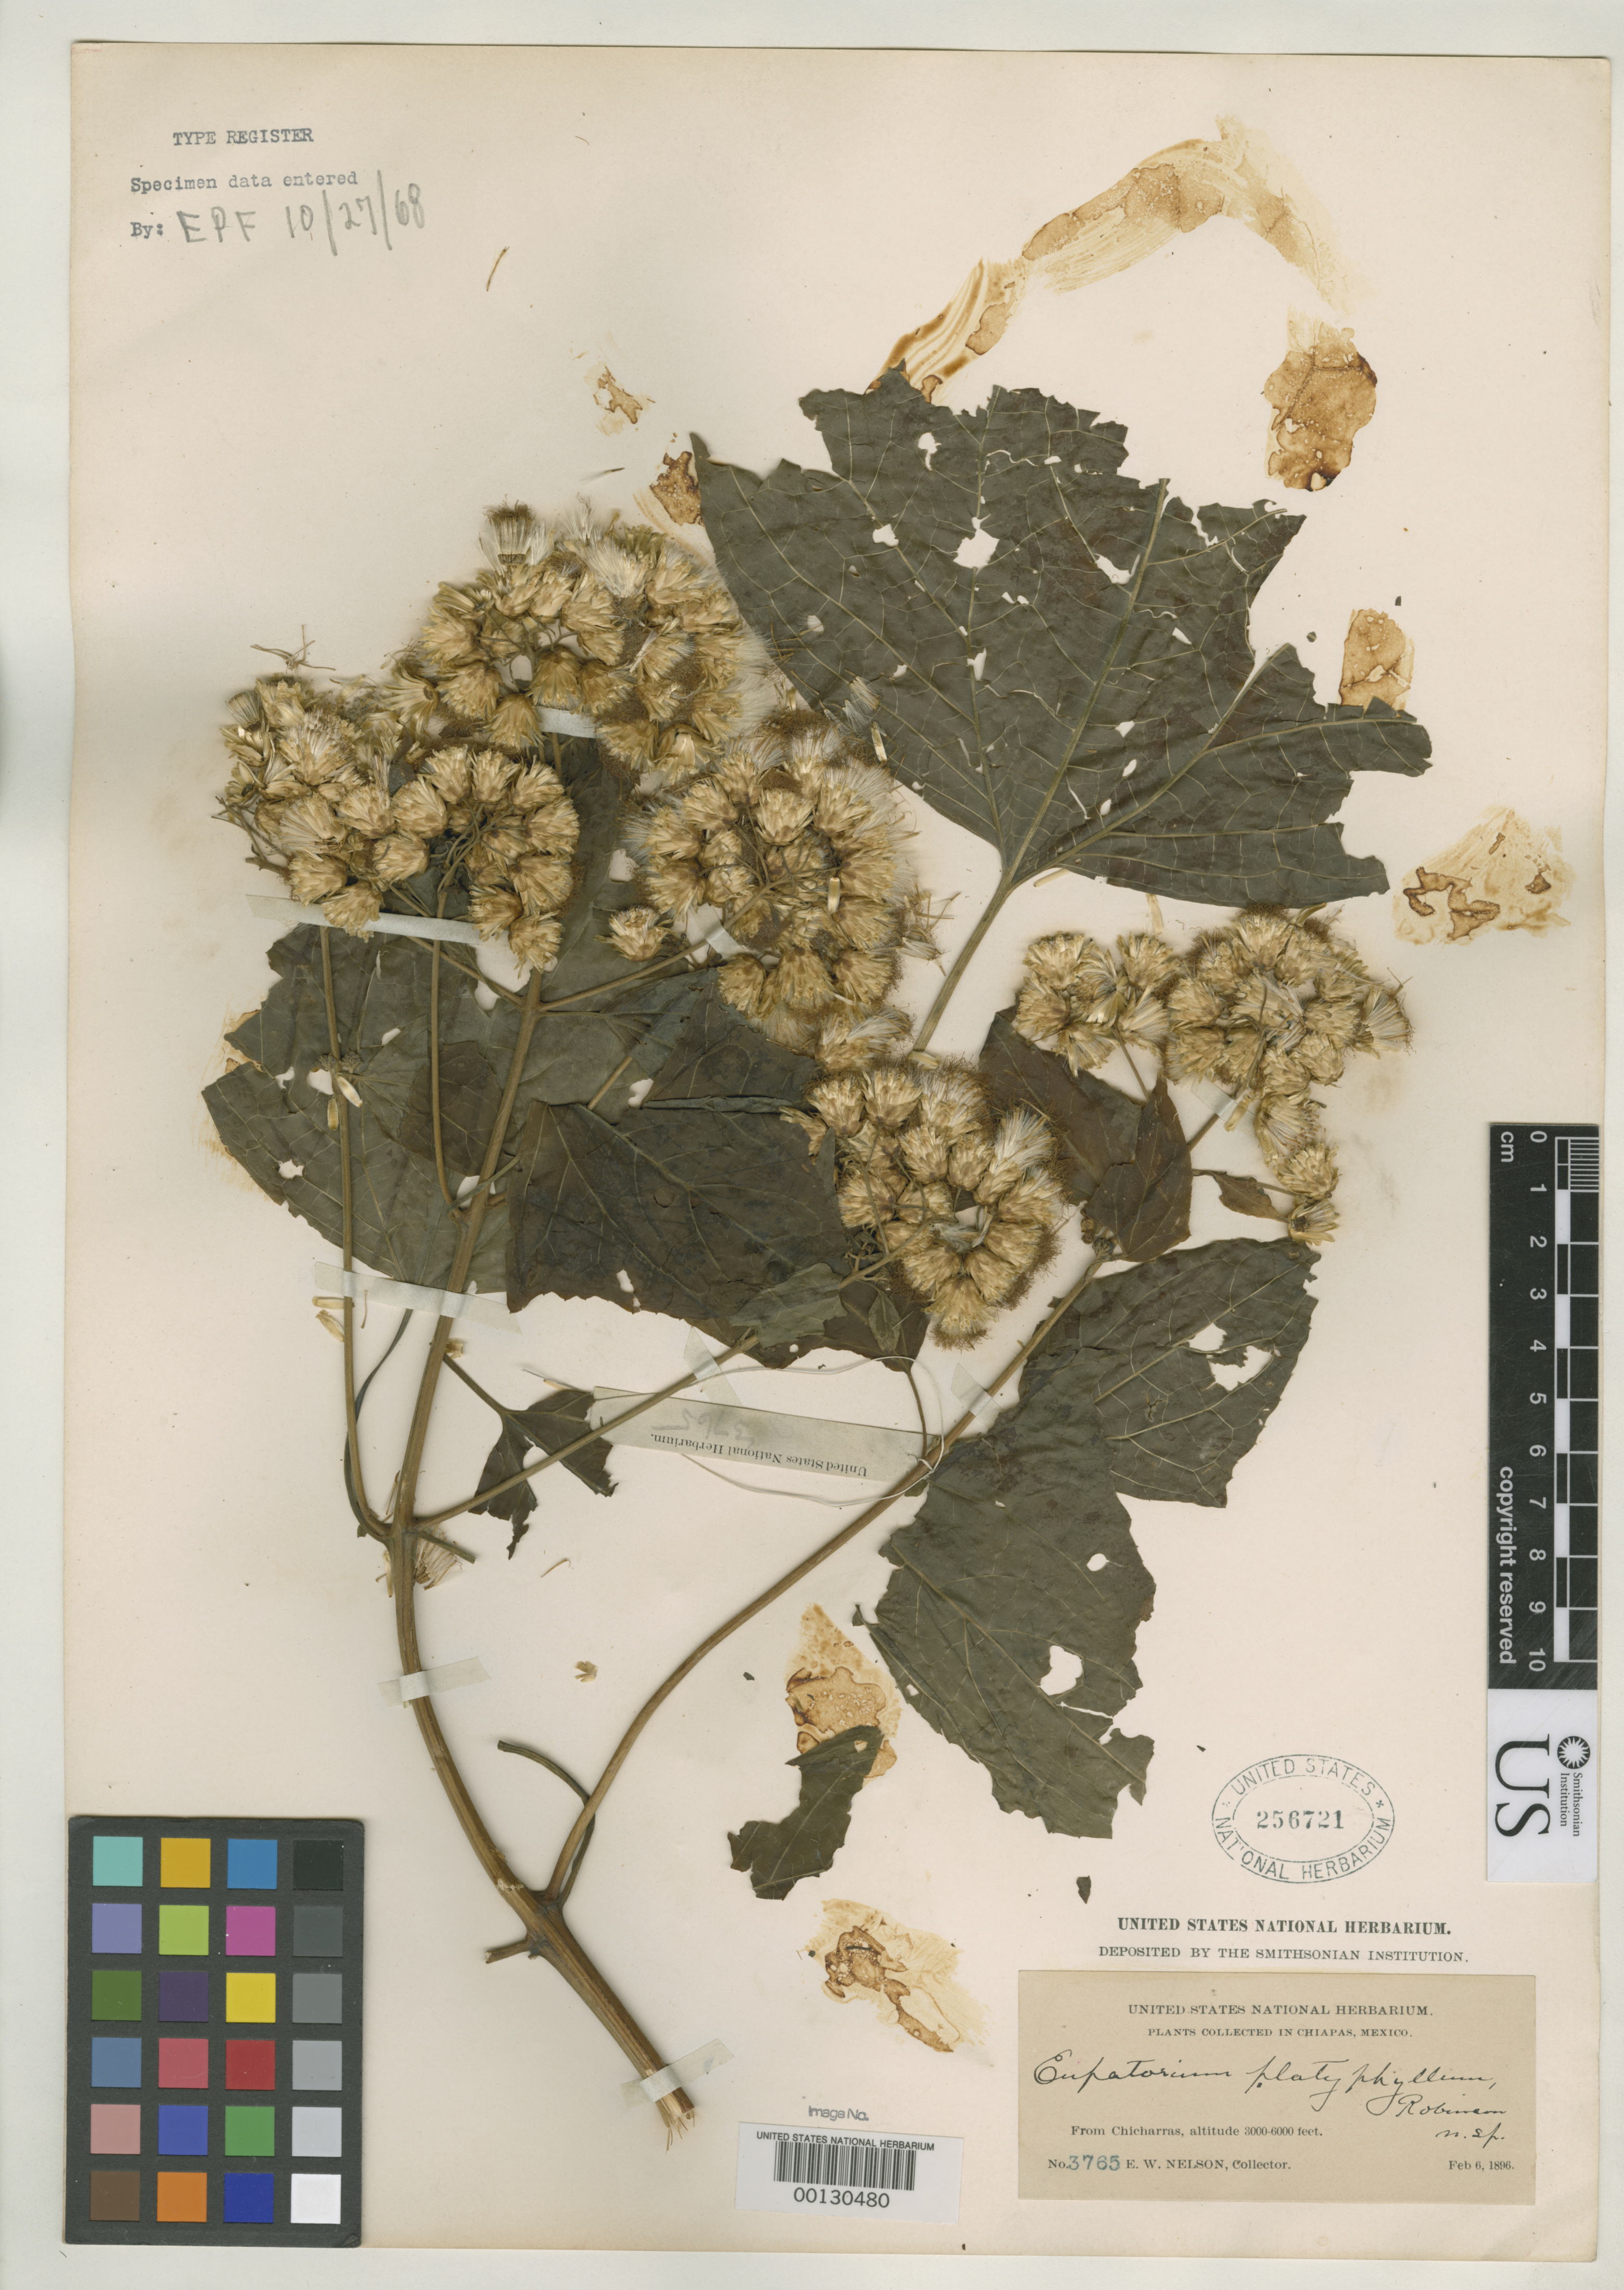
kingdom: Plantae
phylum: Tracheophyta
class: Magnoliopsida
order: Asterales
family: Asteraceae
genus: Eupatorium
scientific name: Eupatorium platyphyllum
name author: B.L. Rob.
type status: Type Collection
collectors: E. W. Nelson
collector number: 3765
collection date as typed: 06 Feb 1896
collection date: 1896-02-06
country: Mexico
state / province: Chiapas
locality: Chicharras.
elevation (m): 900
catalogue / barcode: US 256721